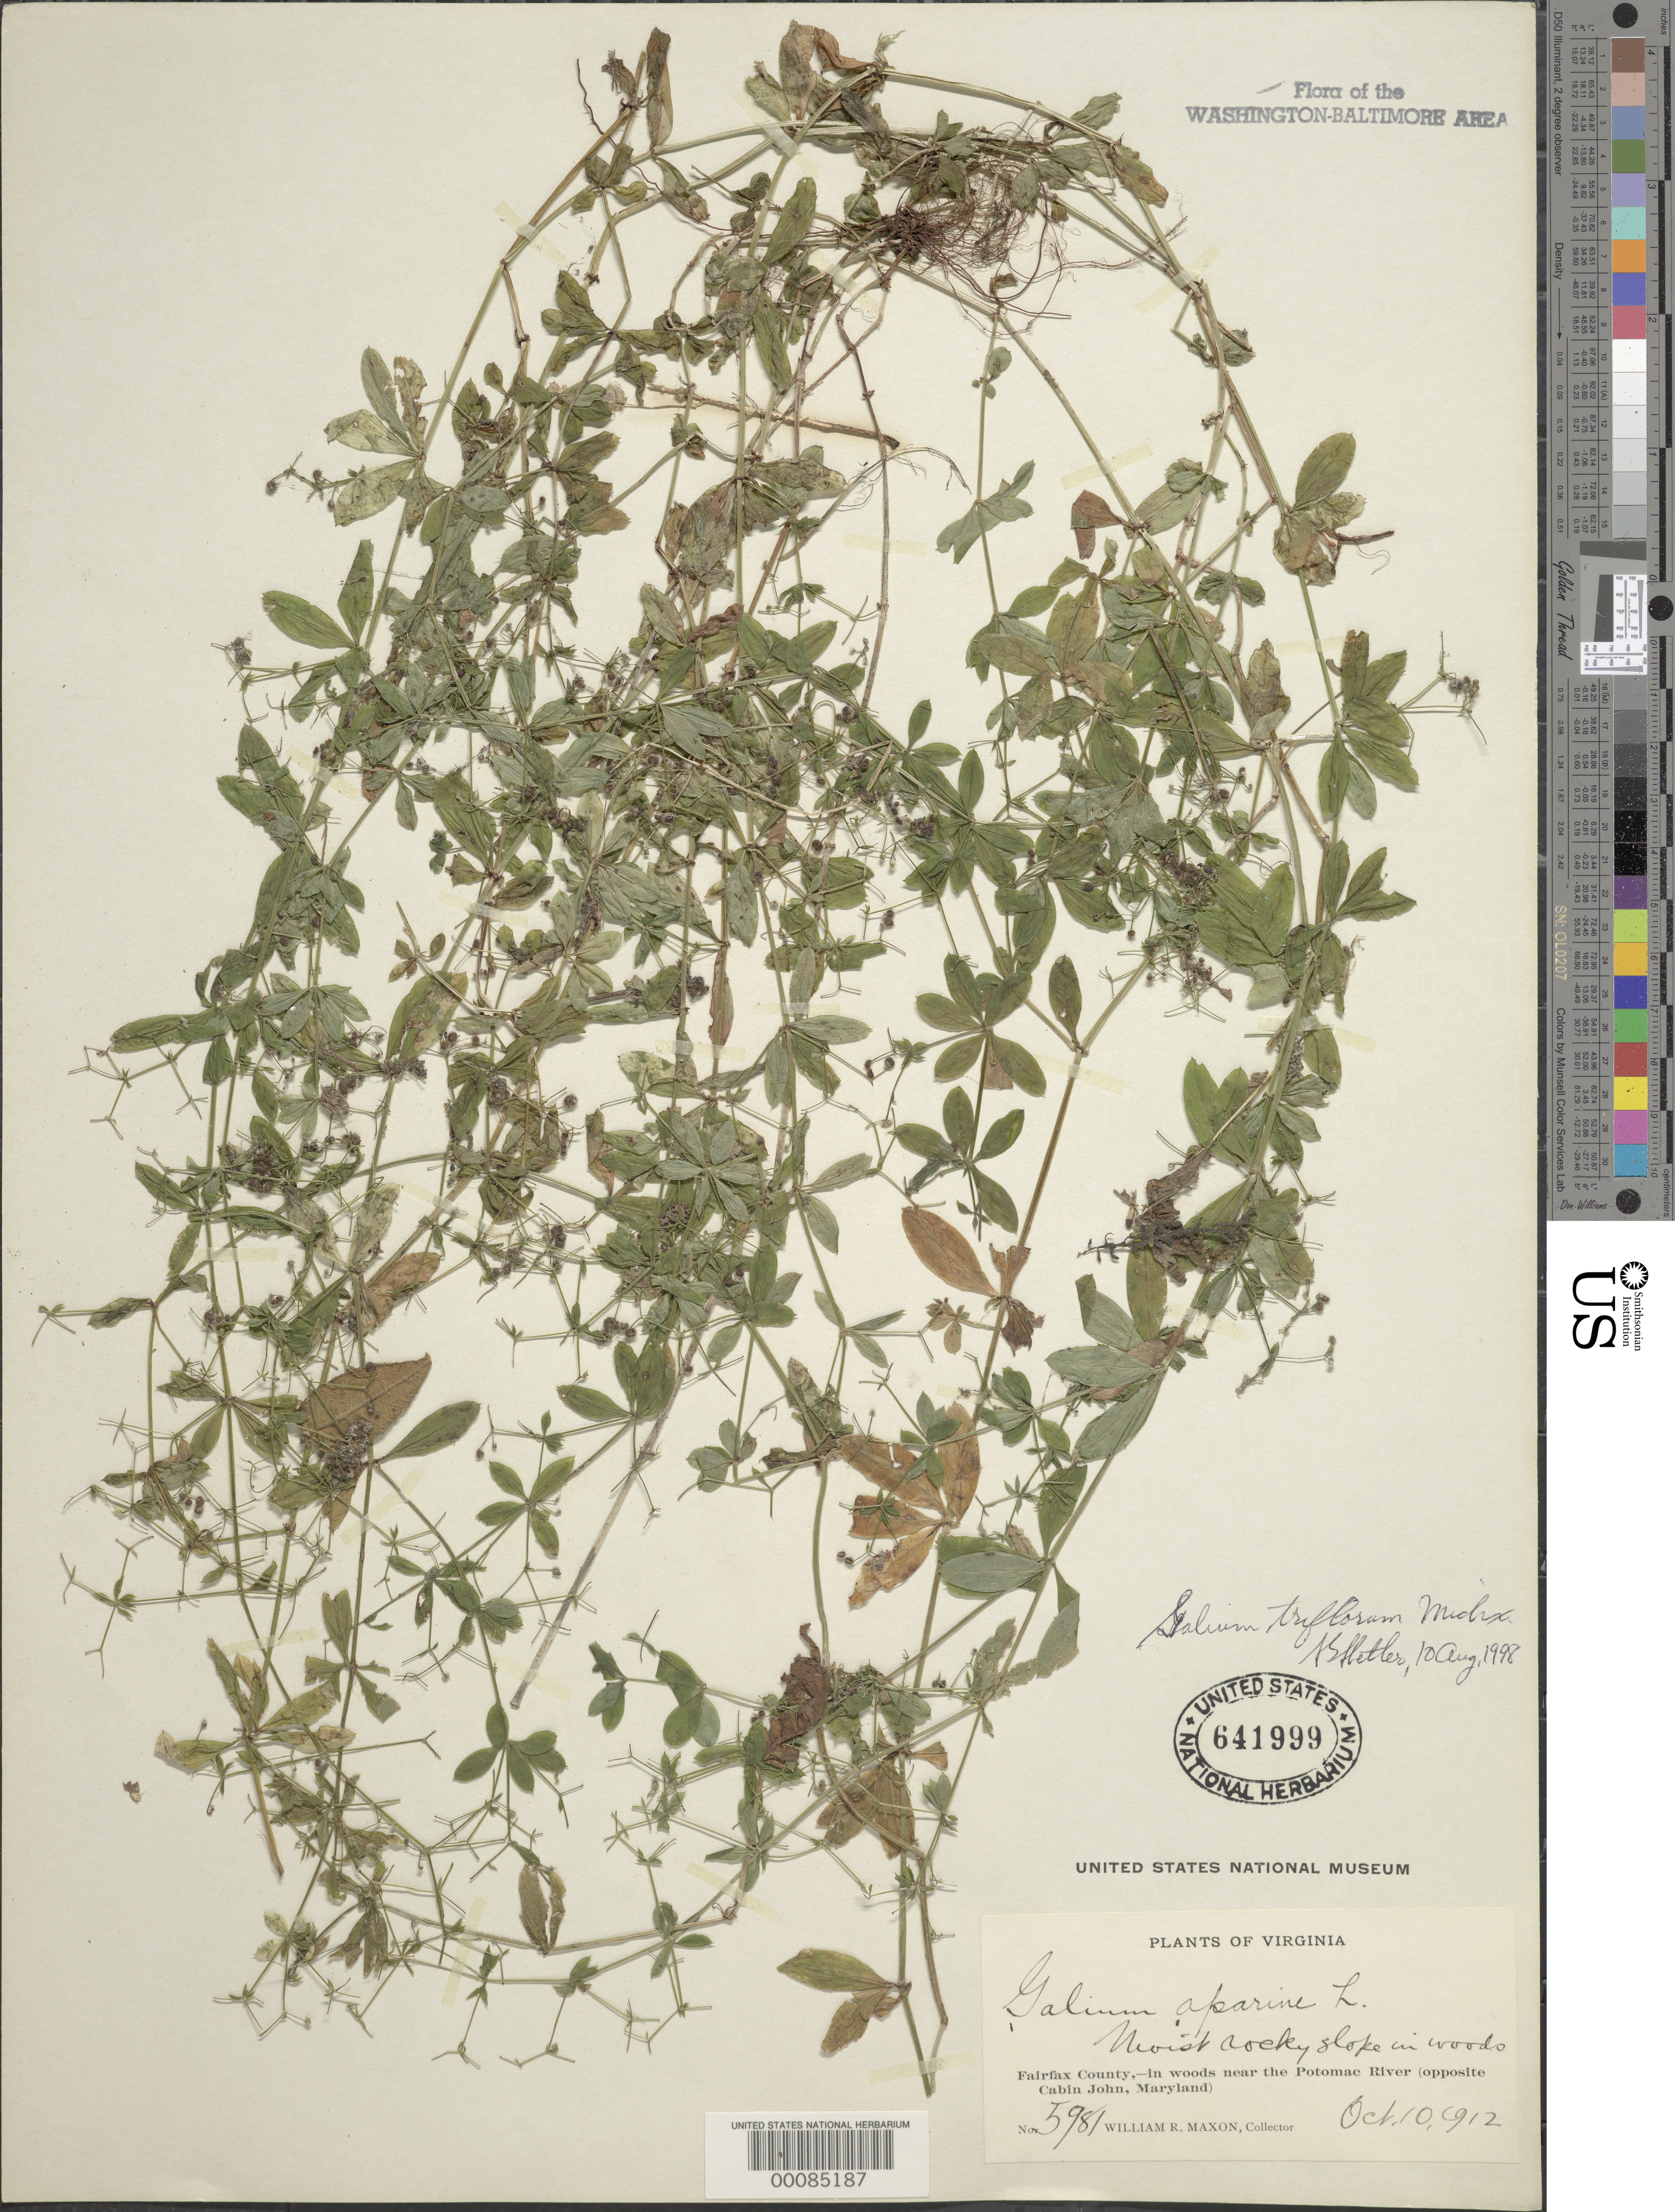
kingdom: Plantae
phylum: Tracheophyta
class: Magnoliopsida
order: Gentianales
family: Rubiaceae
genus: Galium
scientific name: Galium triflorum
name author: Michx.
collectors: W. R. Maxon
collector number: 5981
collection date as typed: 10 Oct 1912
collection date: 1912-10-10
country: United States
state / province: Virginia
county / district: Fairfax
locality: Near Potomac River opposite Cabin John C. and O. Canal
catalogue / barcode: US 641999